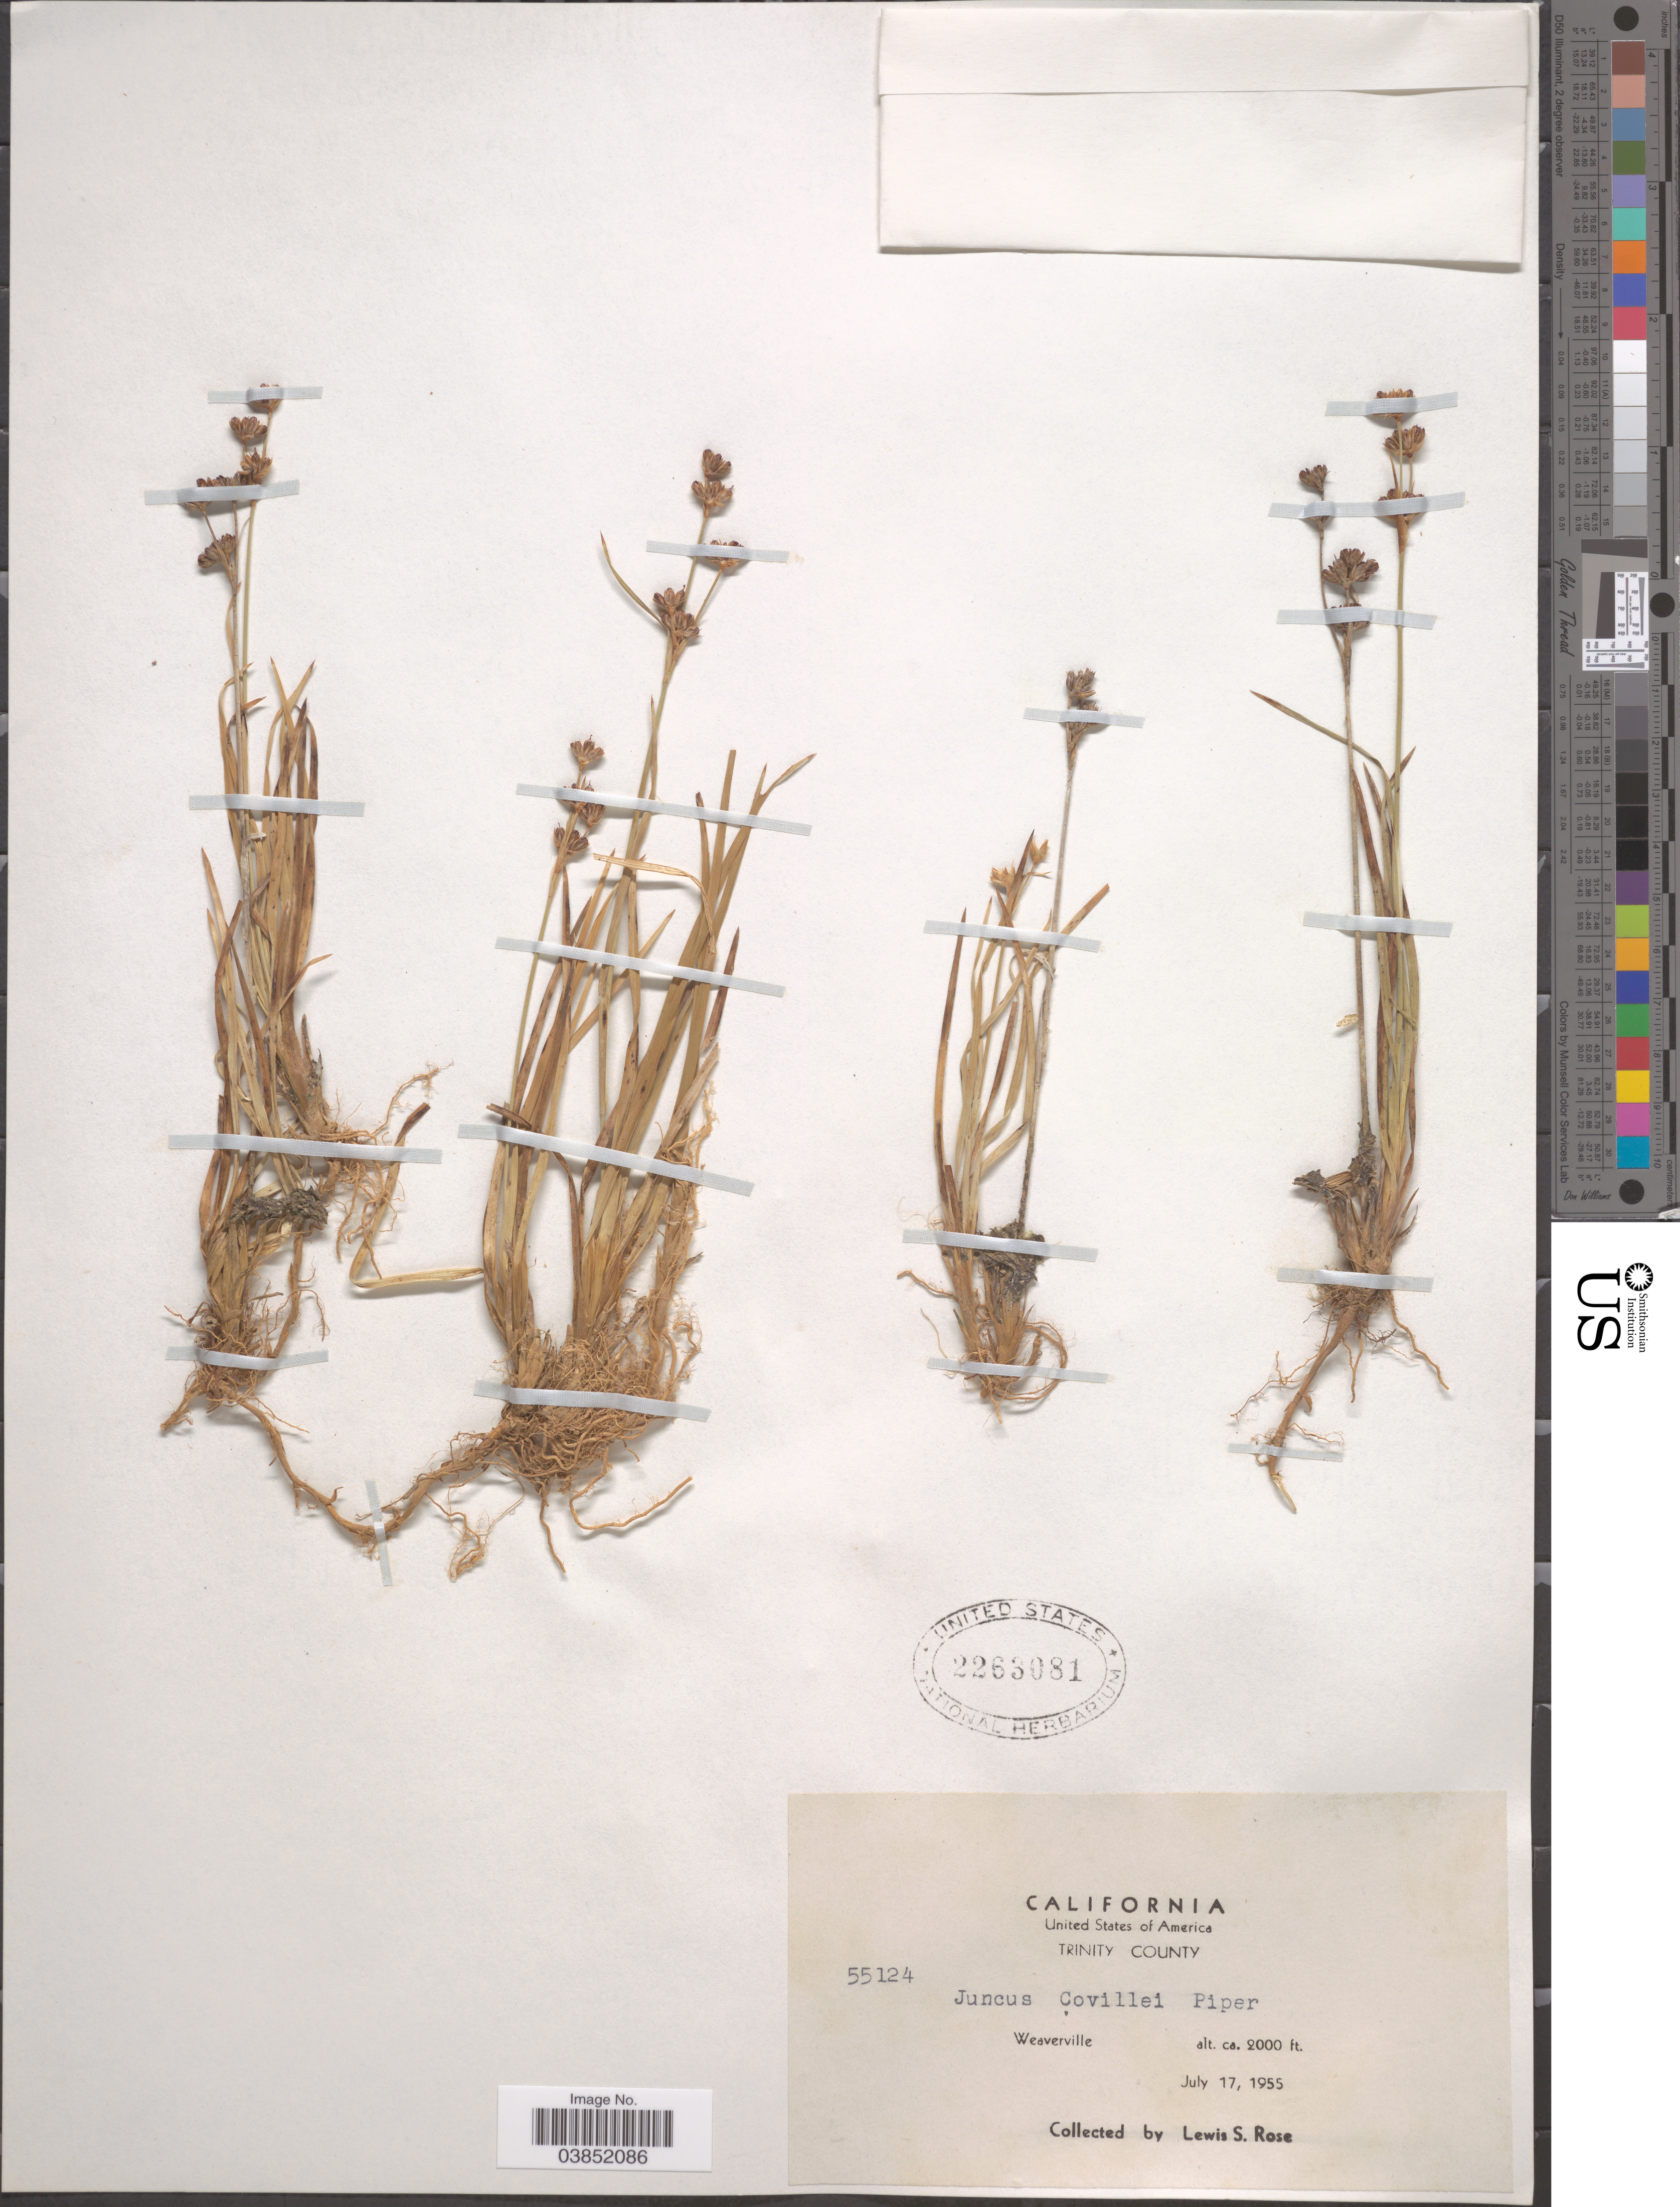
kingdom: Plantae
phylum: Tracheophyta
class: Liliopsida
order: Poales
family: Juncaceae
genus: Juncus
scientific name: Juncus covillei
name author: Piper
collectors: L. S. Rose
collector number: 55124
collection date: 1955-07-17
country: United States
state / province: California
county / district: Trinity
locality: Trinity County. Weaverville.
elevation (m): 610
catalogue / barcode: US 2263081